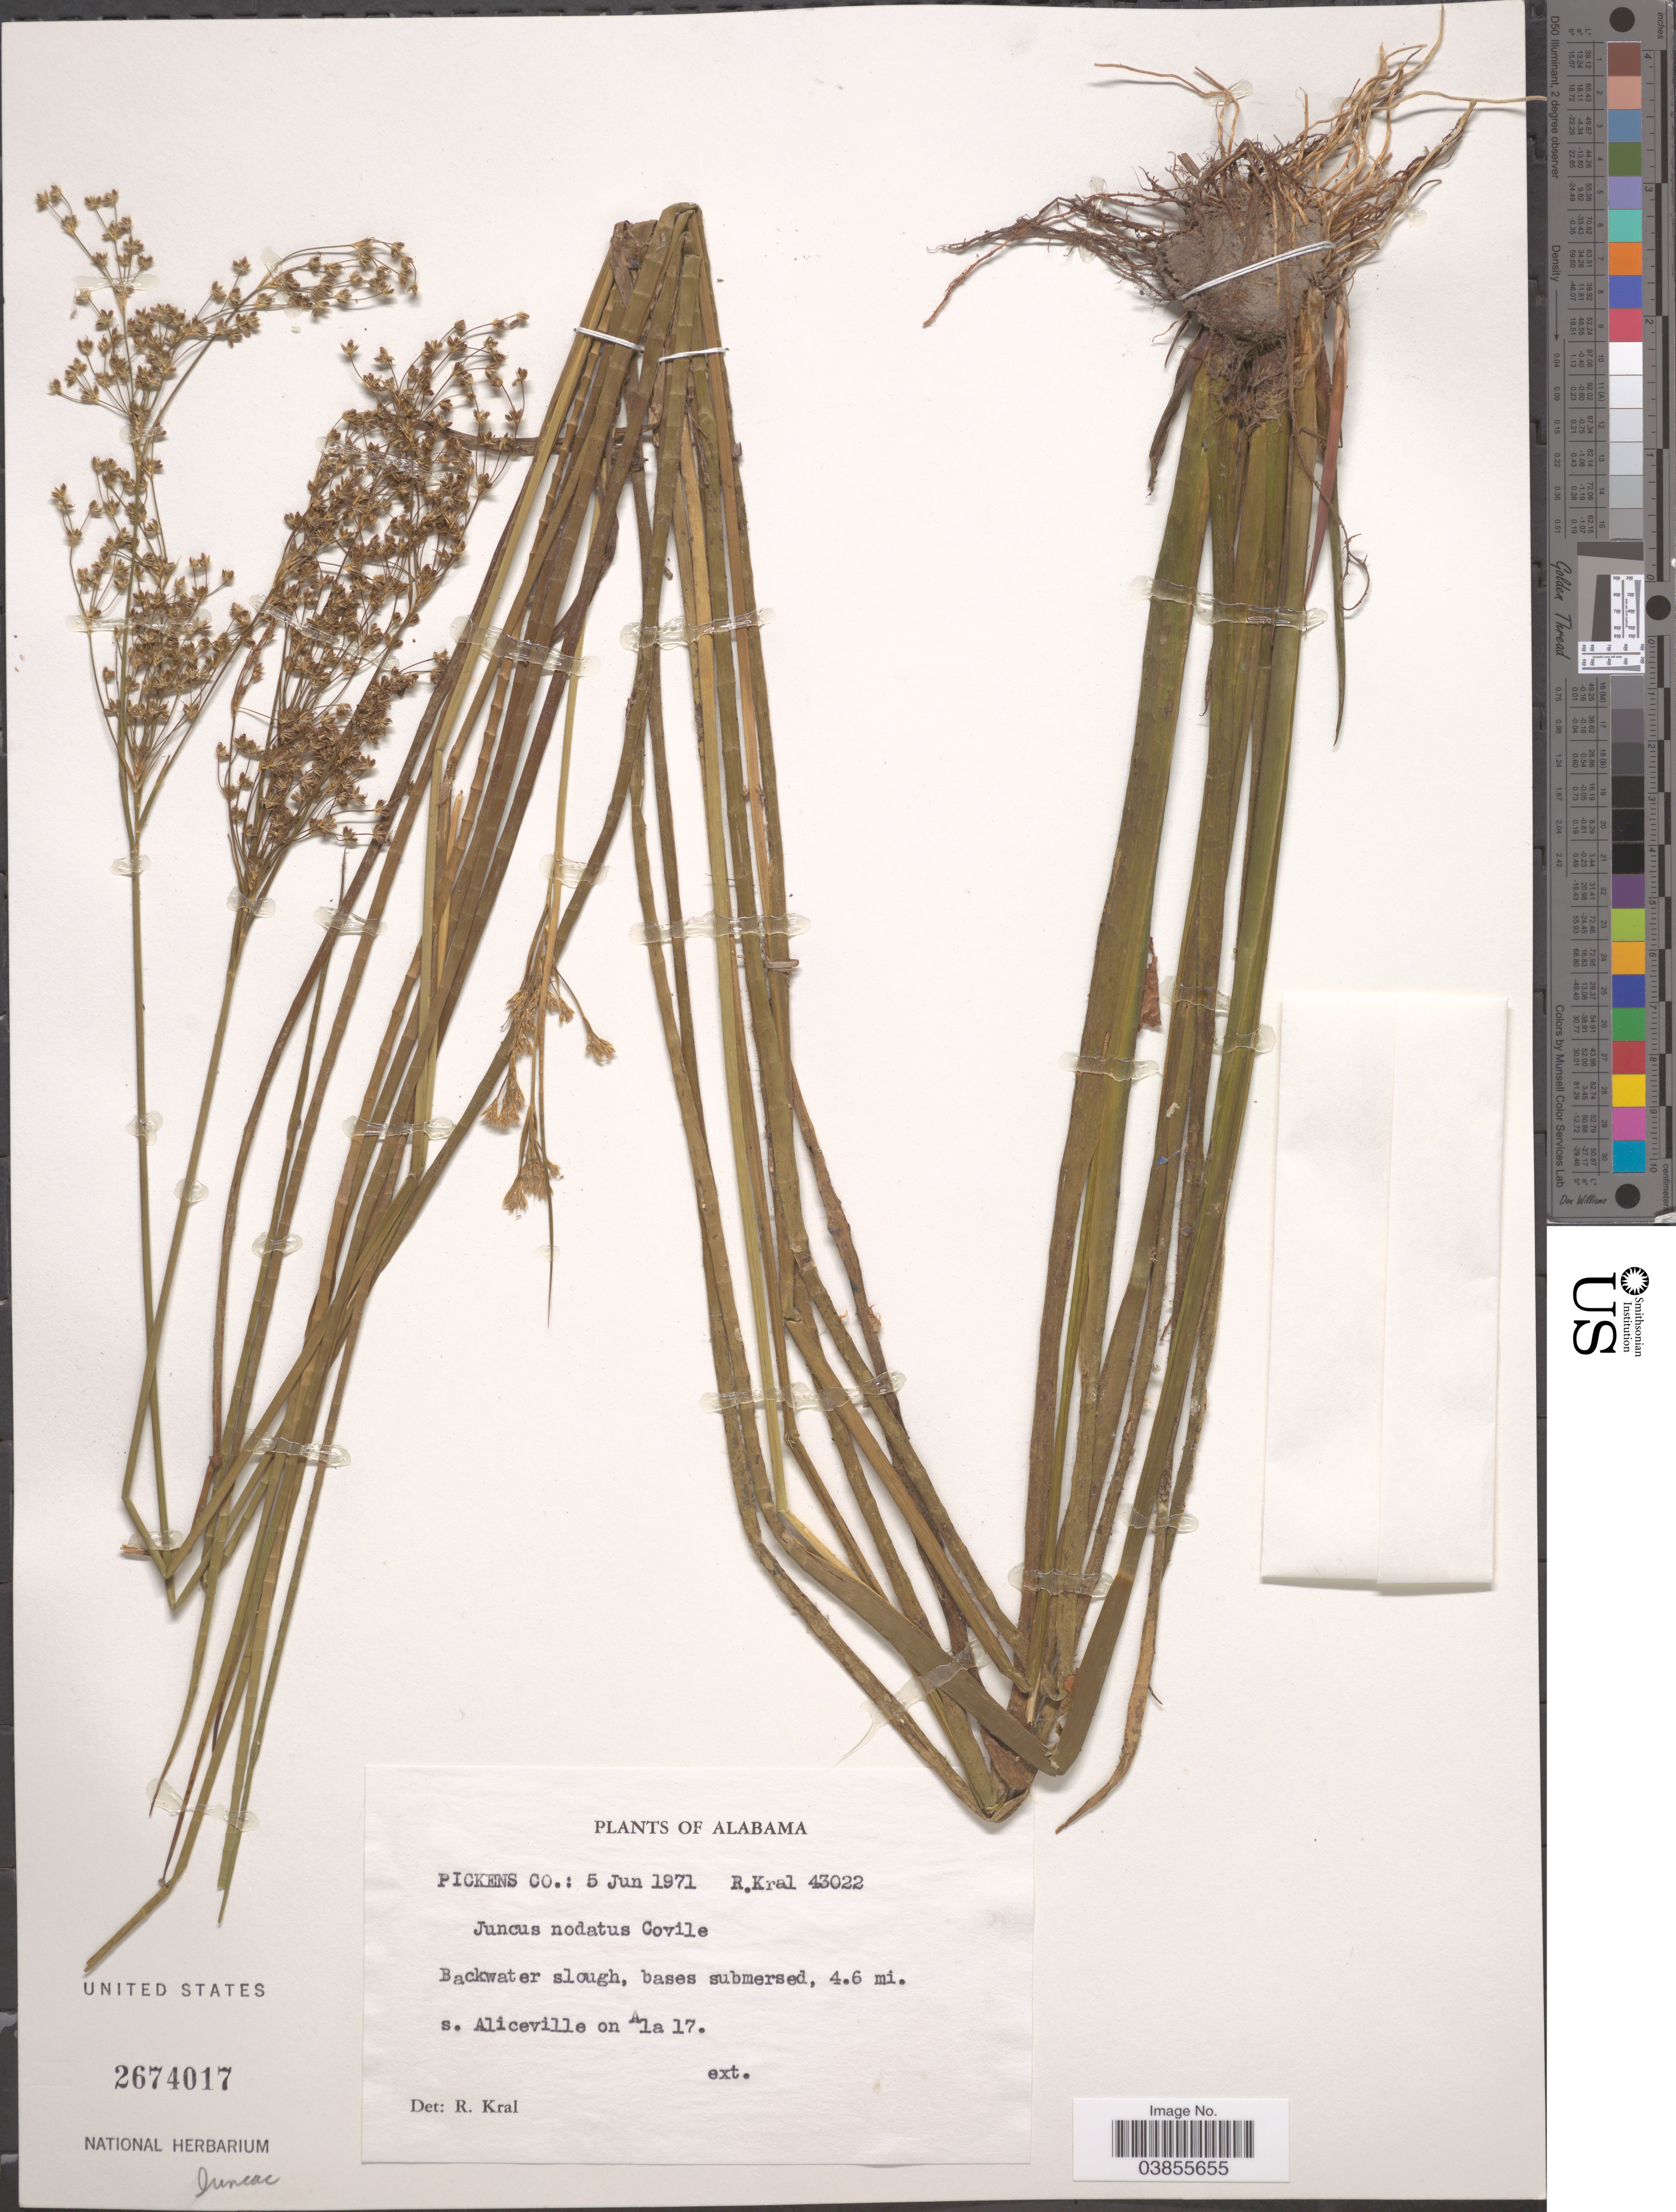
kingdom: Plantae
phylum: Tracheophyta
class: Liliopsida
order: Poales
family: Juncaceae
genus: Juncus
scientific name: Juncus nodatus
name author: Coville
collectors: R. Kral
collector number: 43022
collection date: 1971-06-05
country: United States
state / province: Alabama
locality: Pickens Co. Backwater slough, bases submersed, 4.6 mi. s. Aliceville on Ala 17.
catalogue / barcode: US 2674017